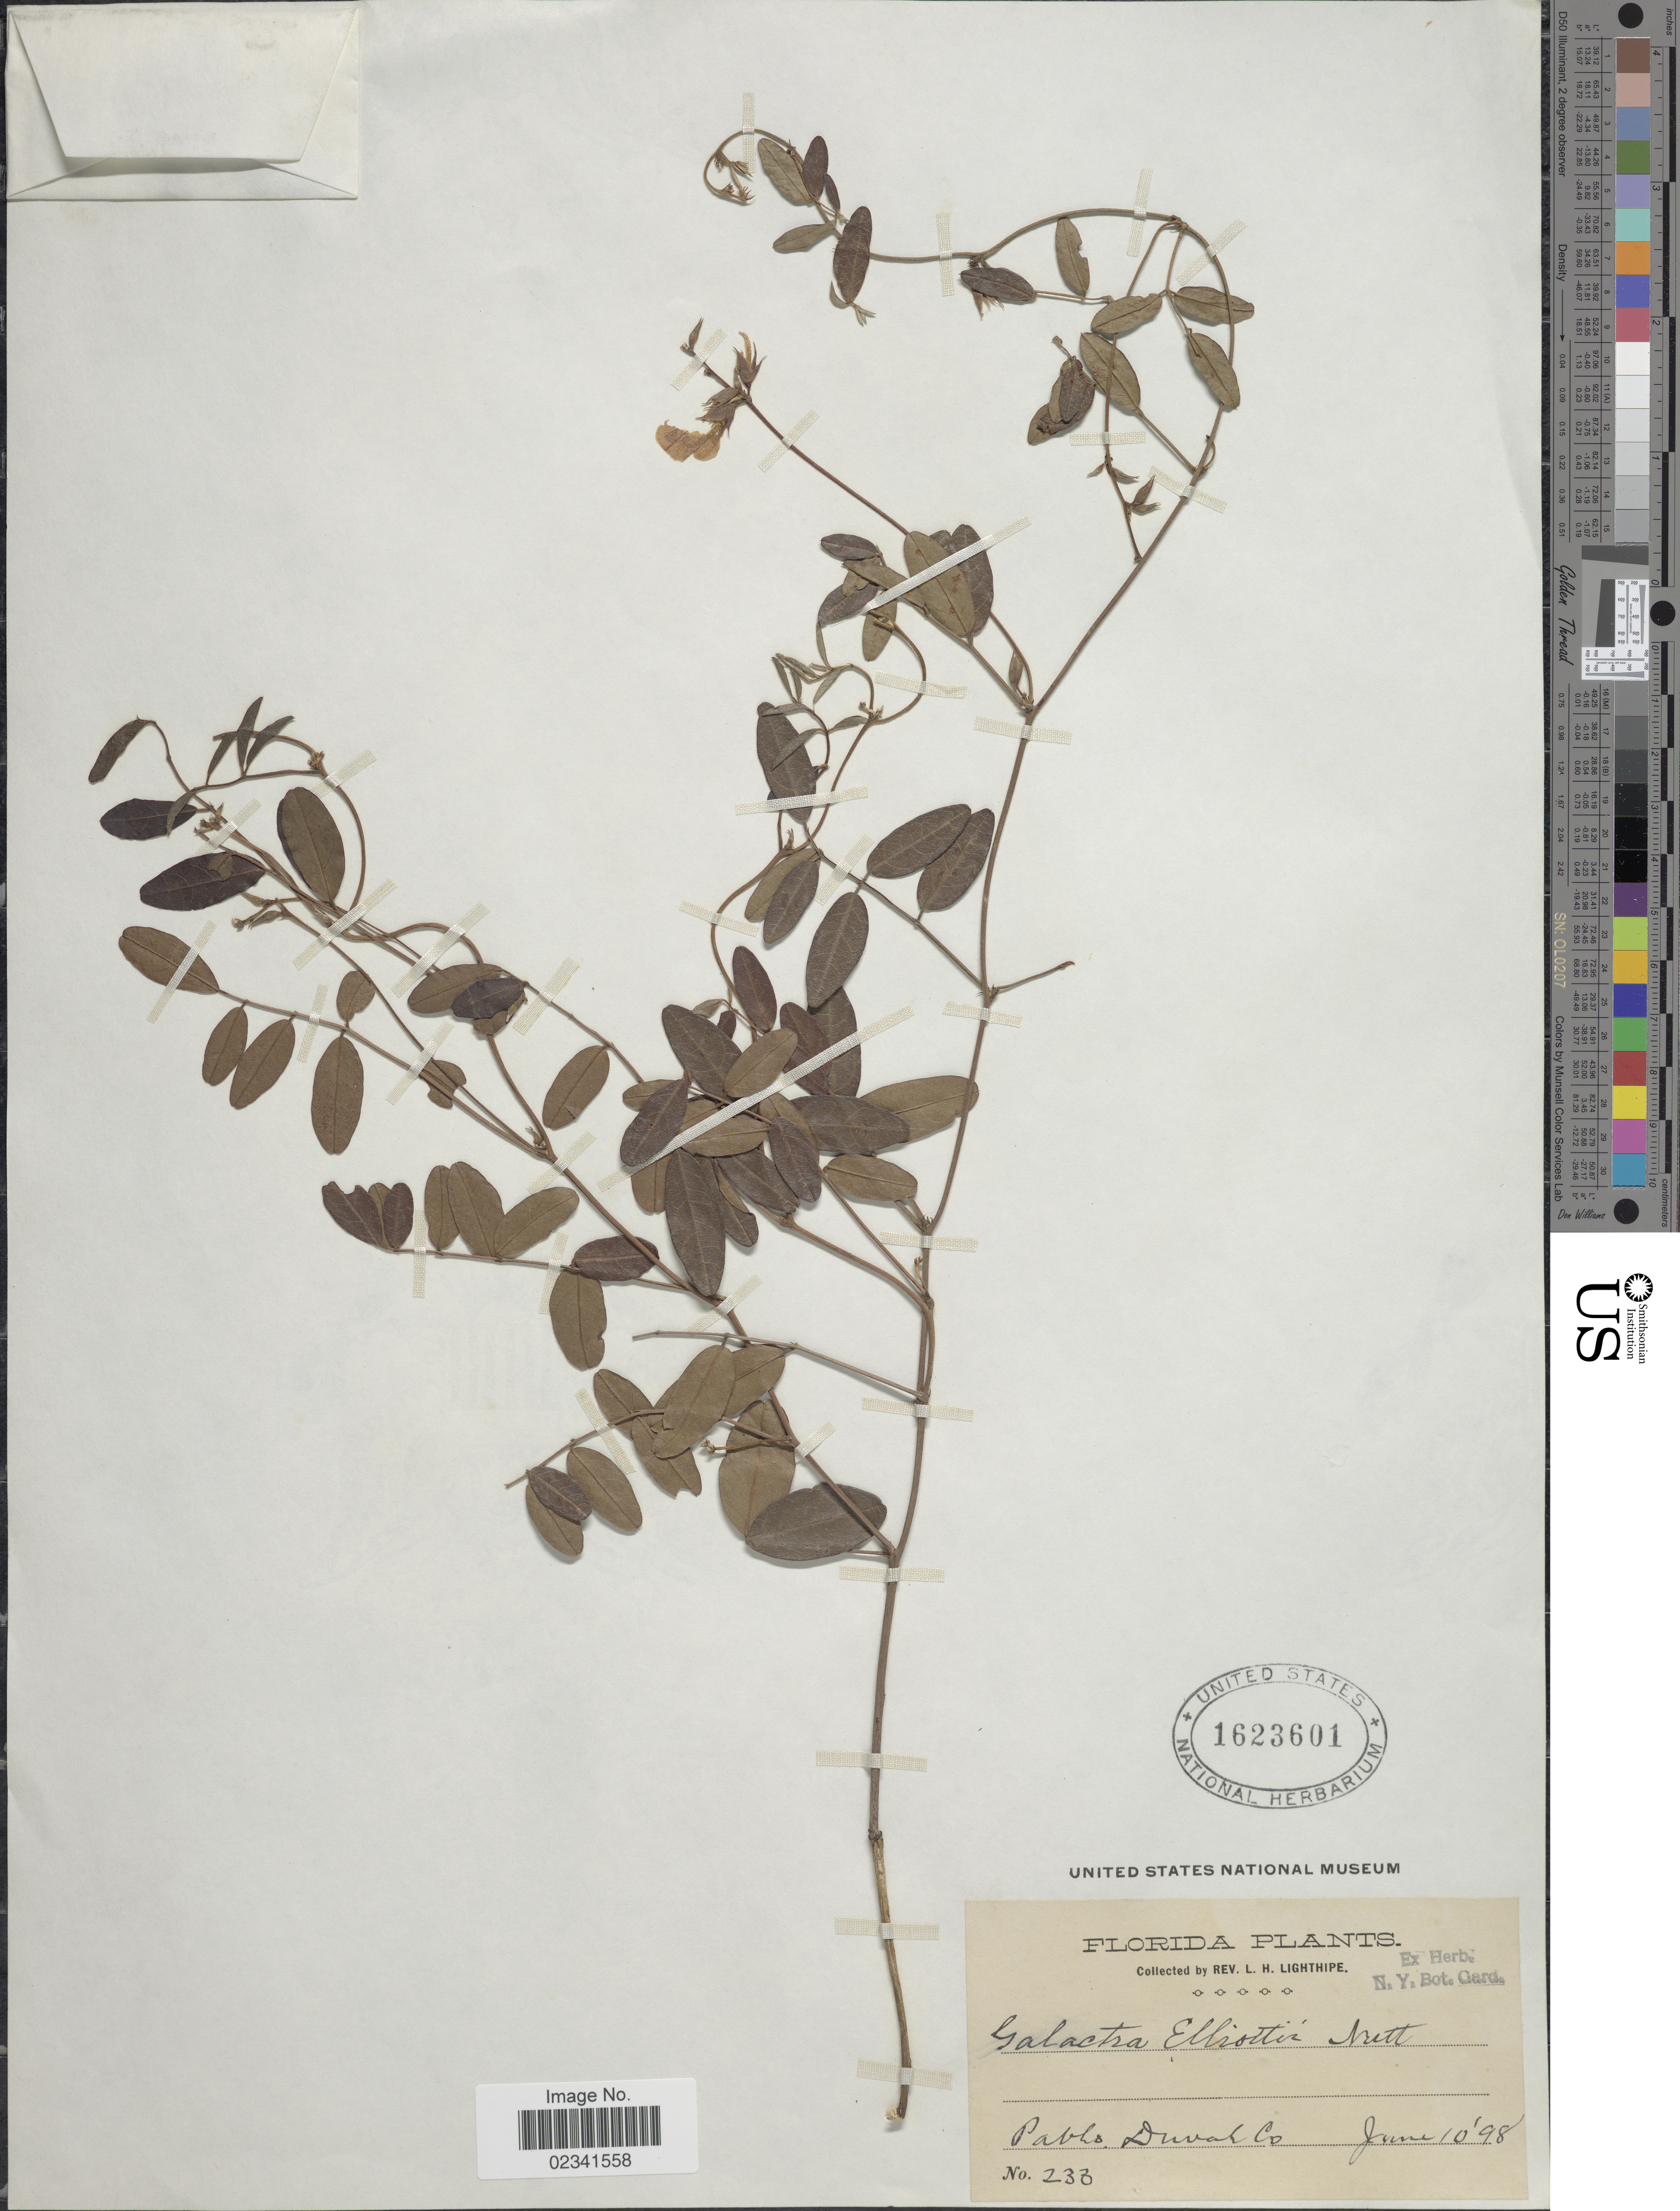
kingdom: Plantae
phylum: Tracheophyta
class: Magnoliopsida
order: Fabales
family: Fabaceae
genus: Galactia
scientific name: Galactia elliottii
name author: Nutt.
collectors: Rev. L. H. Lighthipe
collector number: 233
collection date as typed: Transcribed d/m/y: 10/6/98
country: United States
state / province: Florida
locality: Pablo, Duval Co.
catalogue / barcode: US 1623601